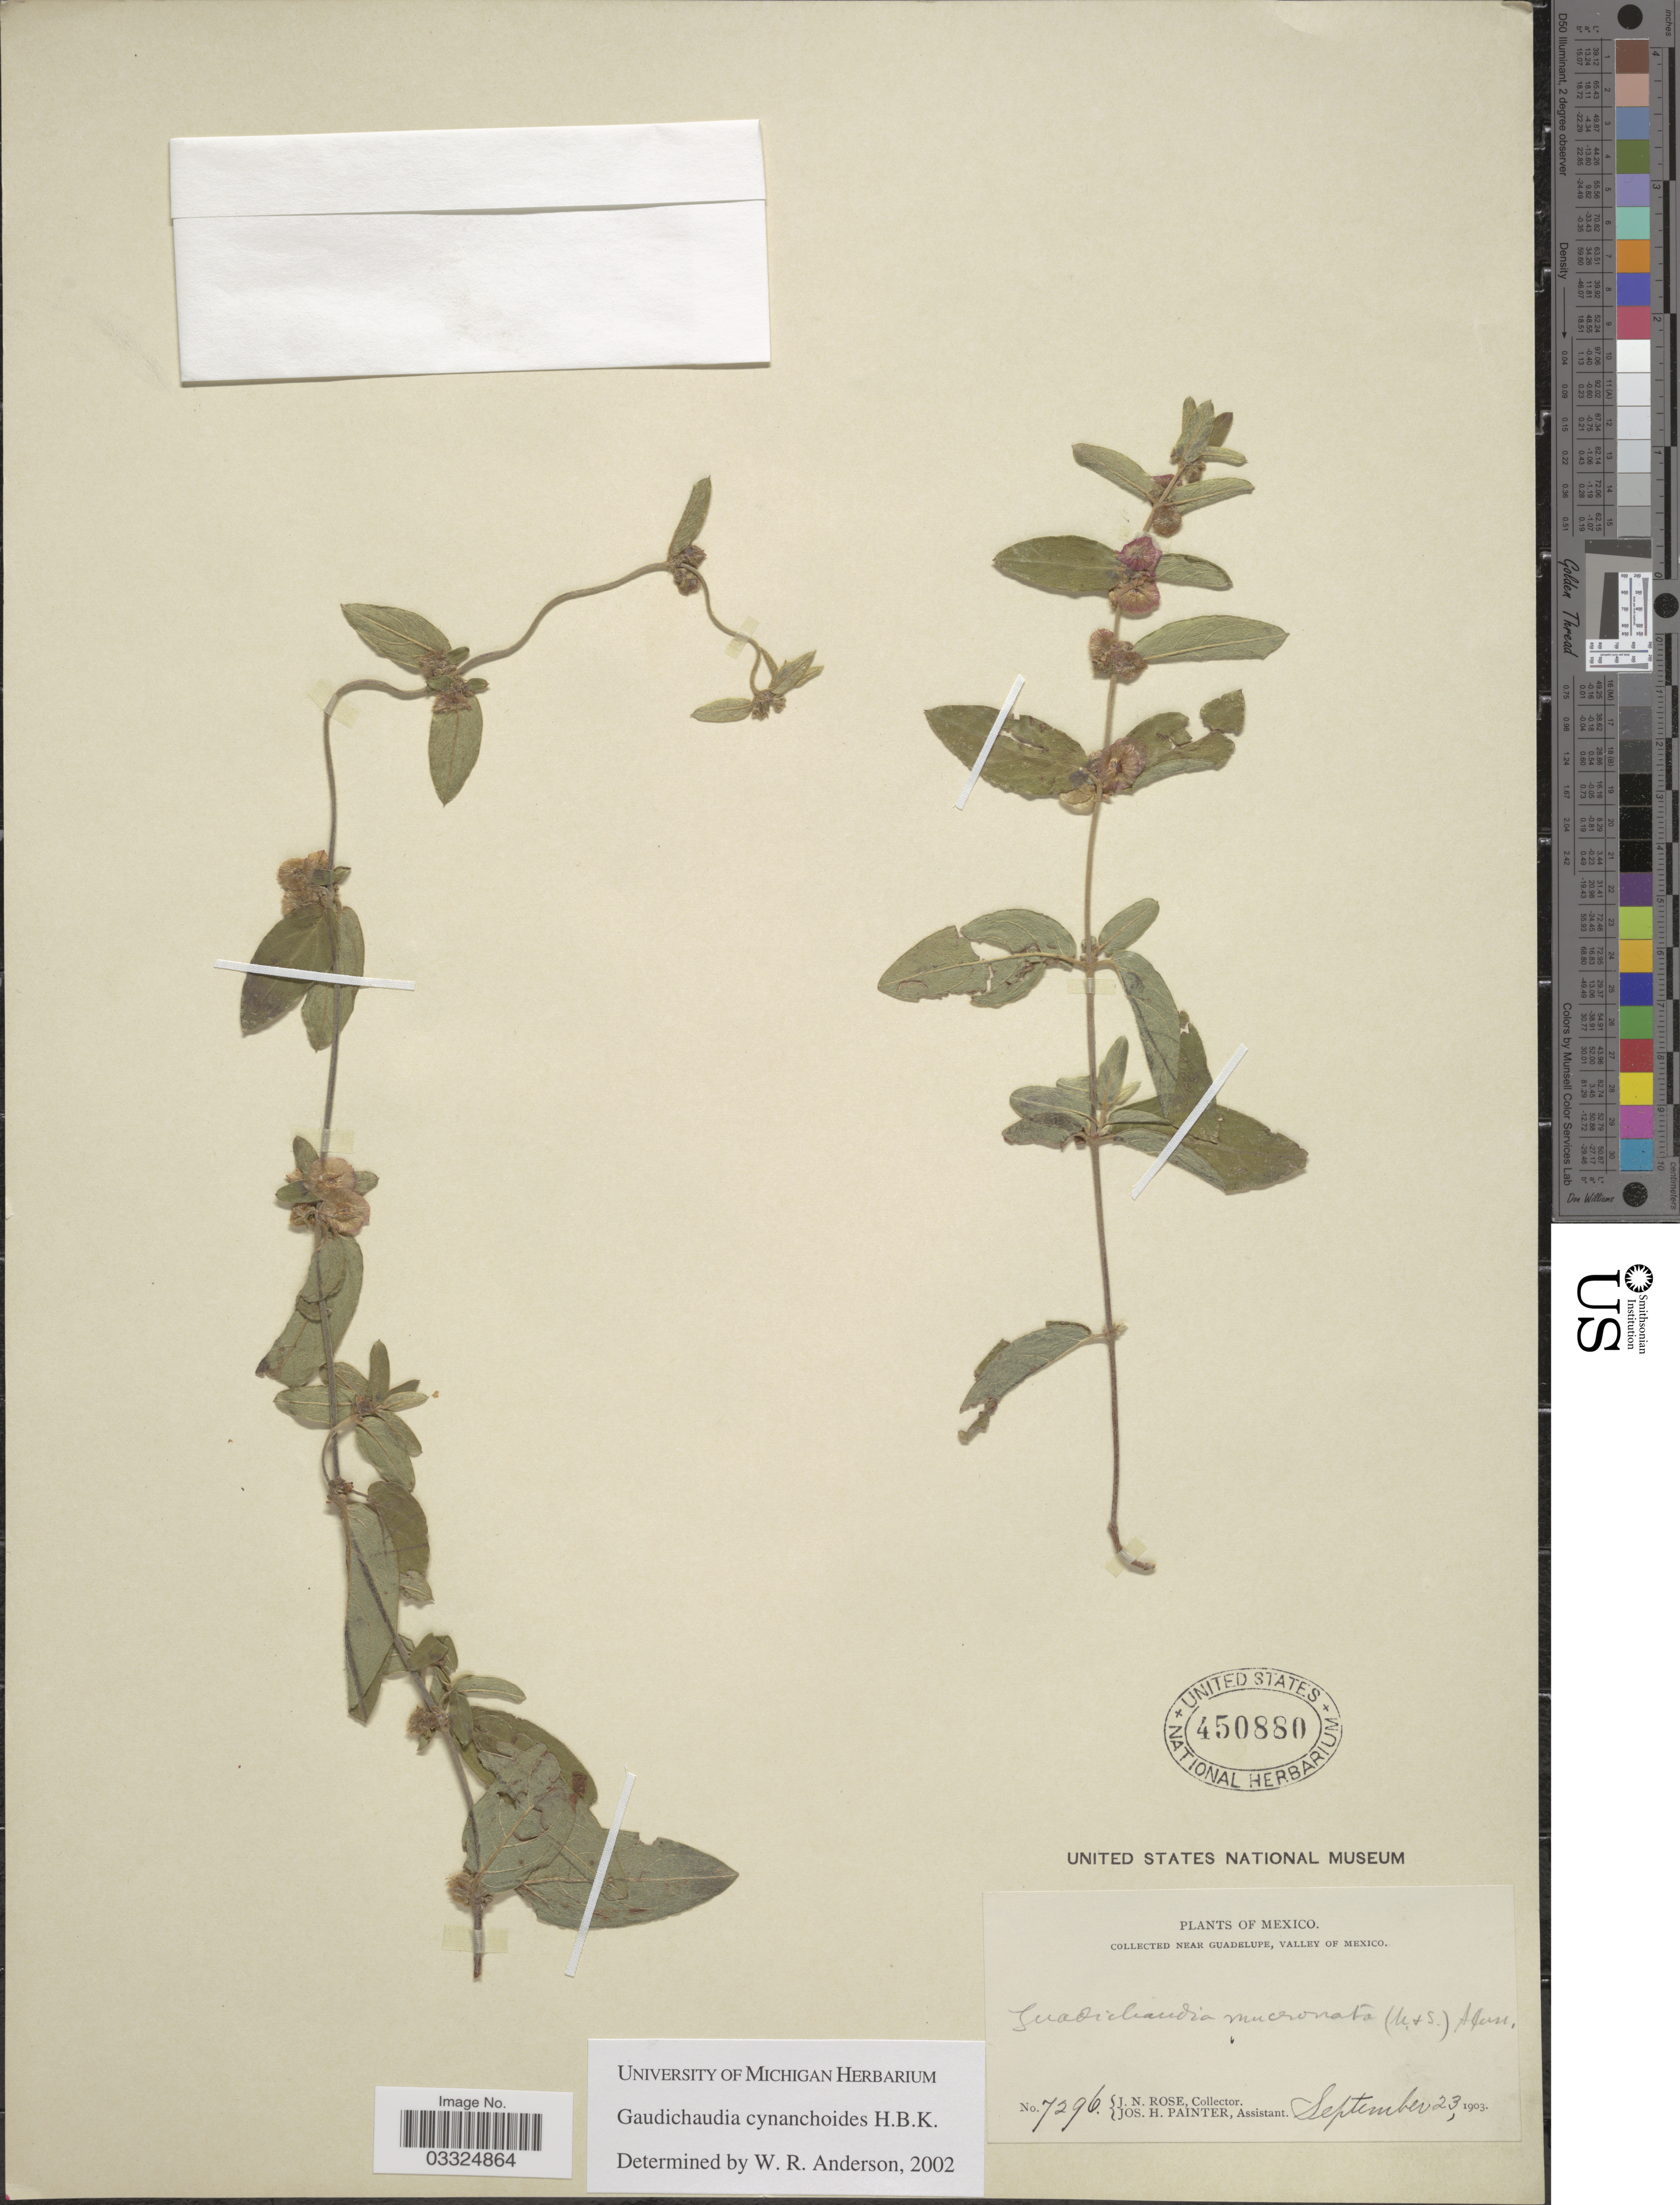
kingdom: Plantae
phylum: Tracheophyta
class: Magnoliopsida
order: Malpighiales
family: Malpighiaceae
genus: Gaudichaudia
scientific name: Gaudichaudia cynanchoides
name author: Kunth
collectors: J. N. Rose & J. H. Painter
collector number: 7296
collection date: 1903-09-23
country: Mexico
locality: Near Guadelipe, valley of Mexico.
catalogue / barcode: US 450880